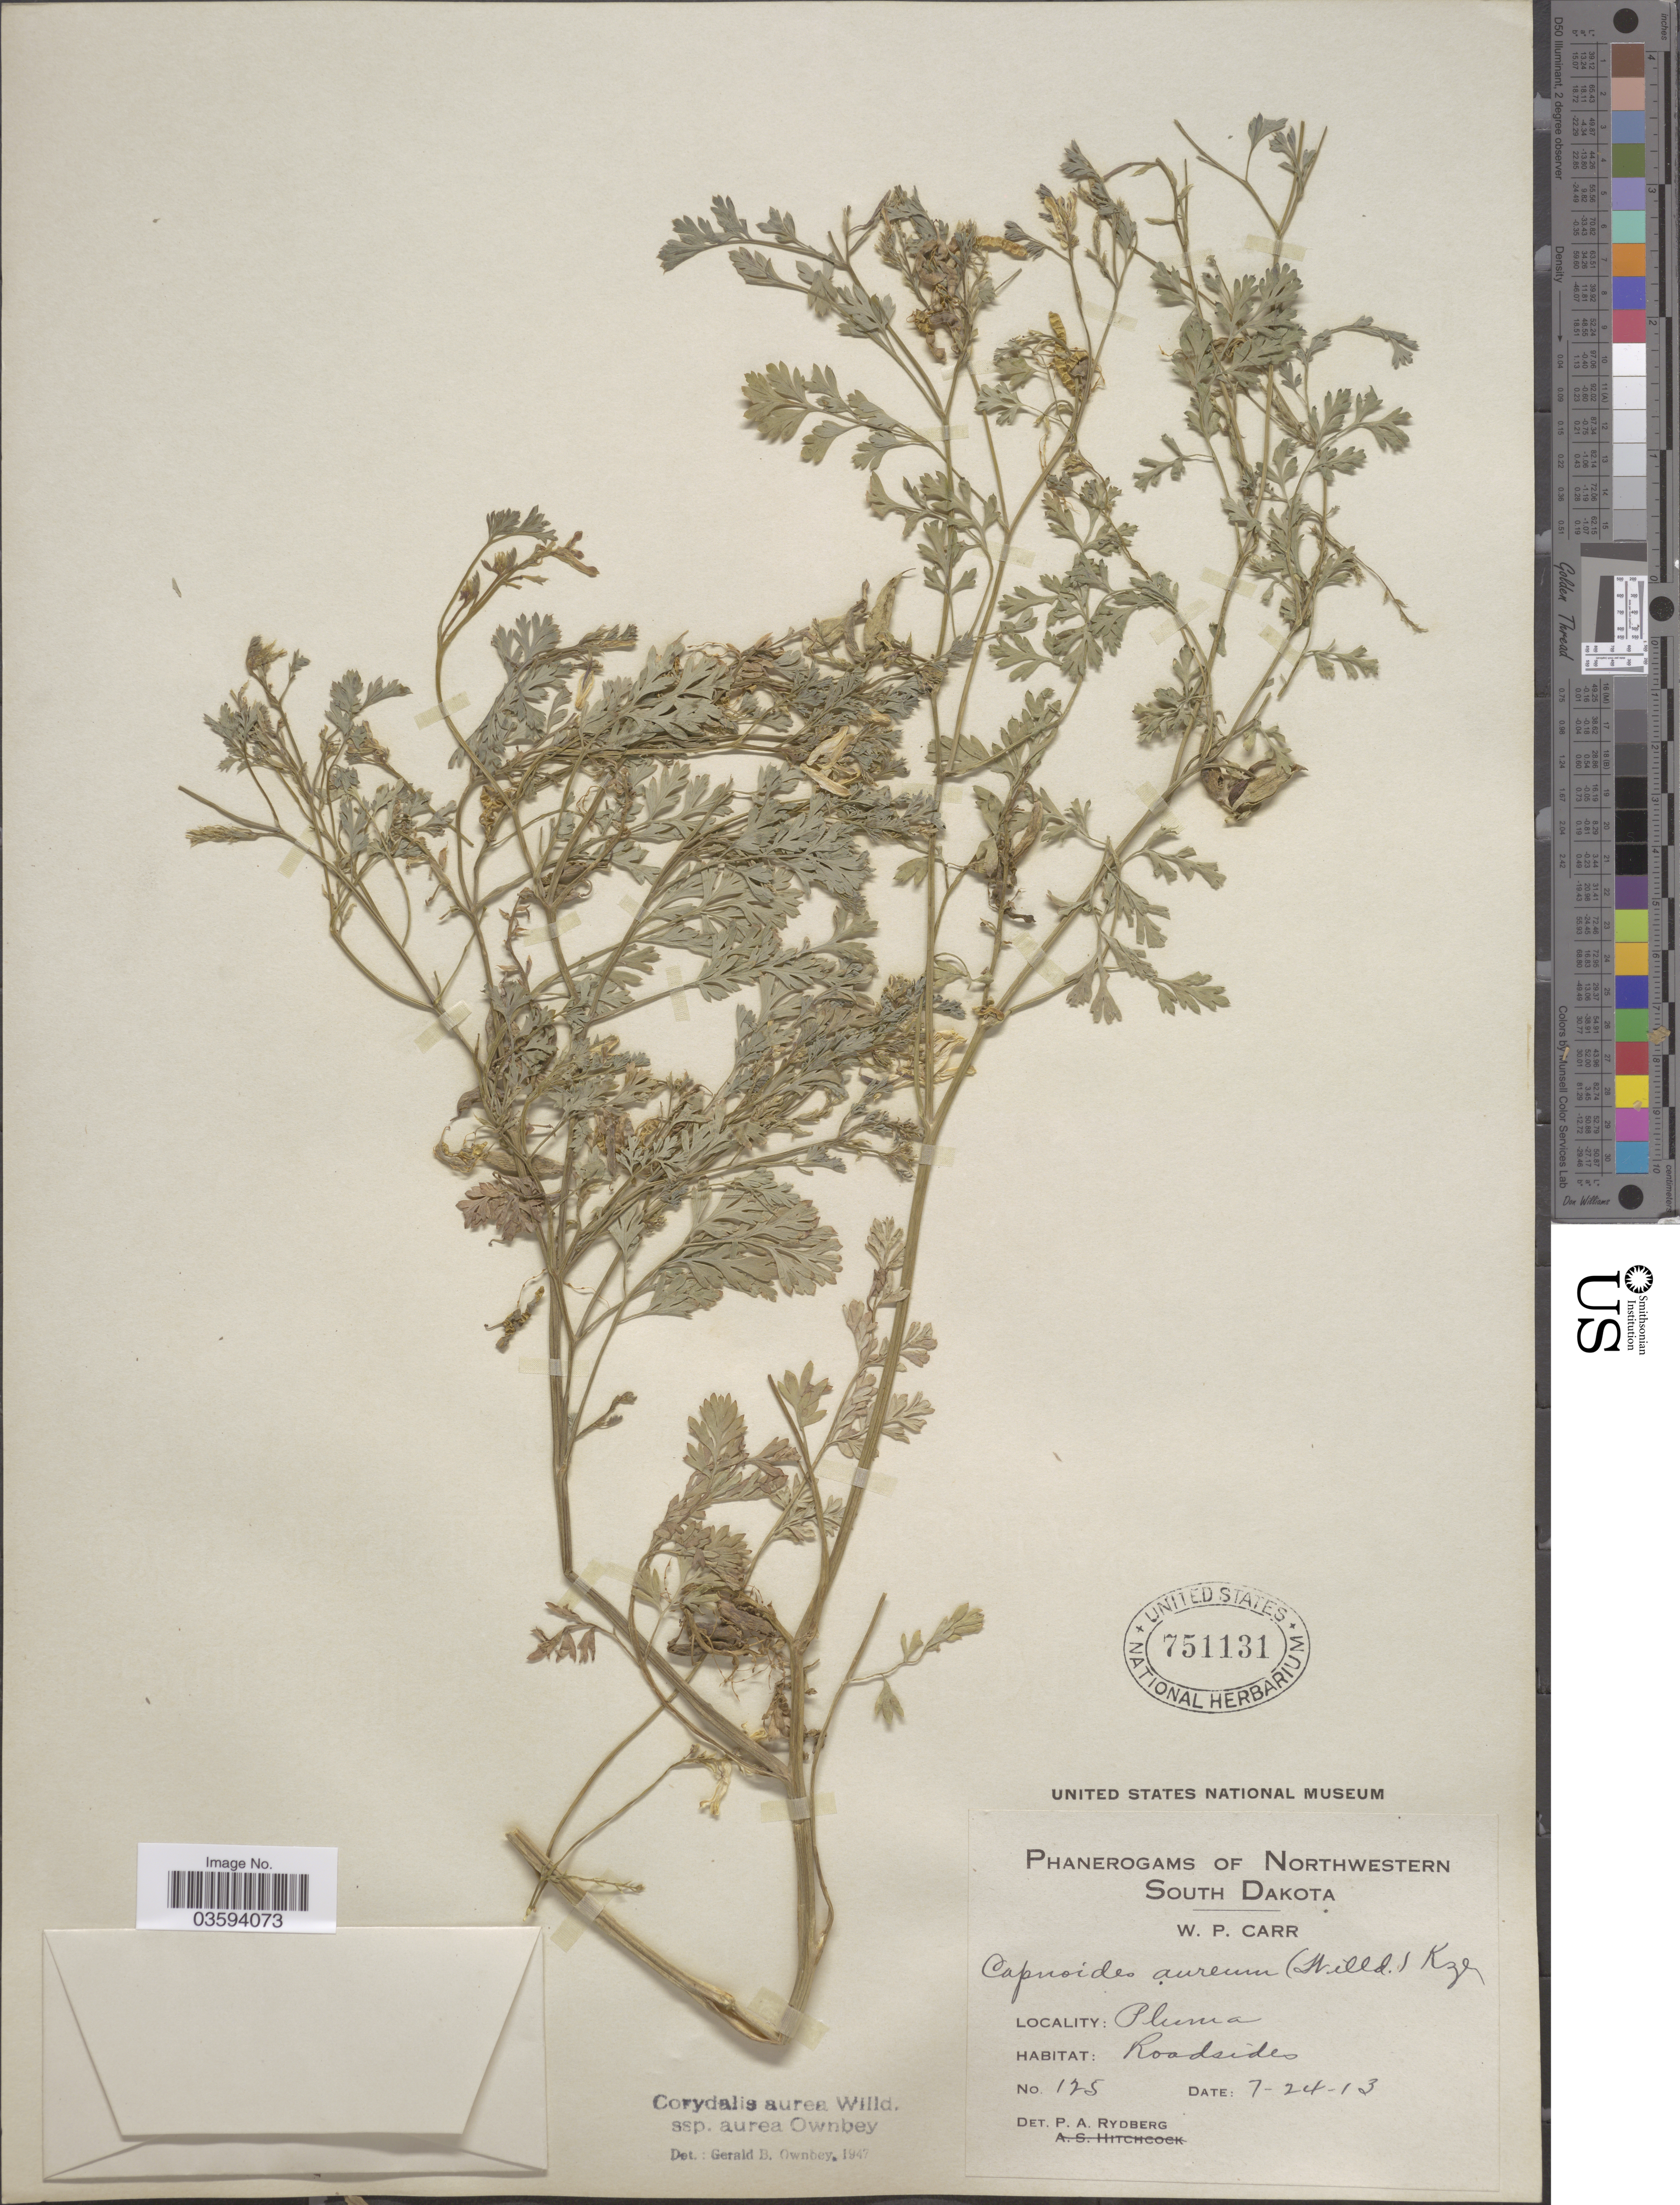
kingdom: Plantae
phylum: Tracheophyta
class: Magnoliopsida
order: Ranunculales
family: Papaveraceae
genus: Corydalis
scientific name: Corydalis aurea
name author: Willd.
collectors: W. Carr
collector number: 125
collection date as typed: Transcribed d/m/y: 24/7/13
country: United States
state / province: South Dakota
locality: Northwestern South Dakota. Pluma, Roadsides.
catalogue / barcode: US 751131